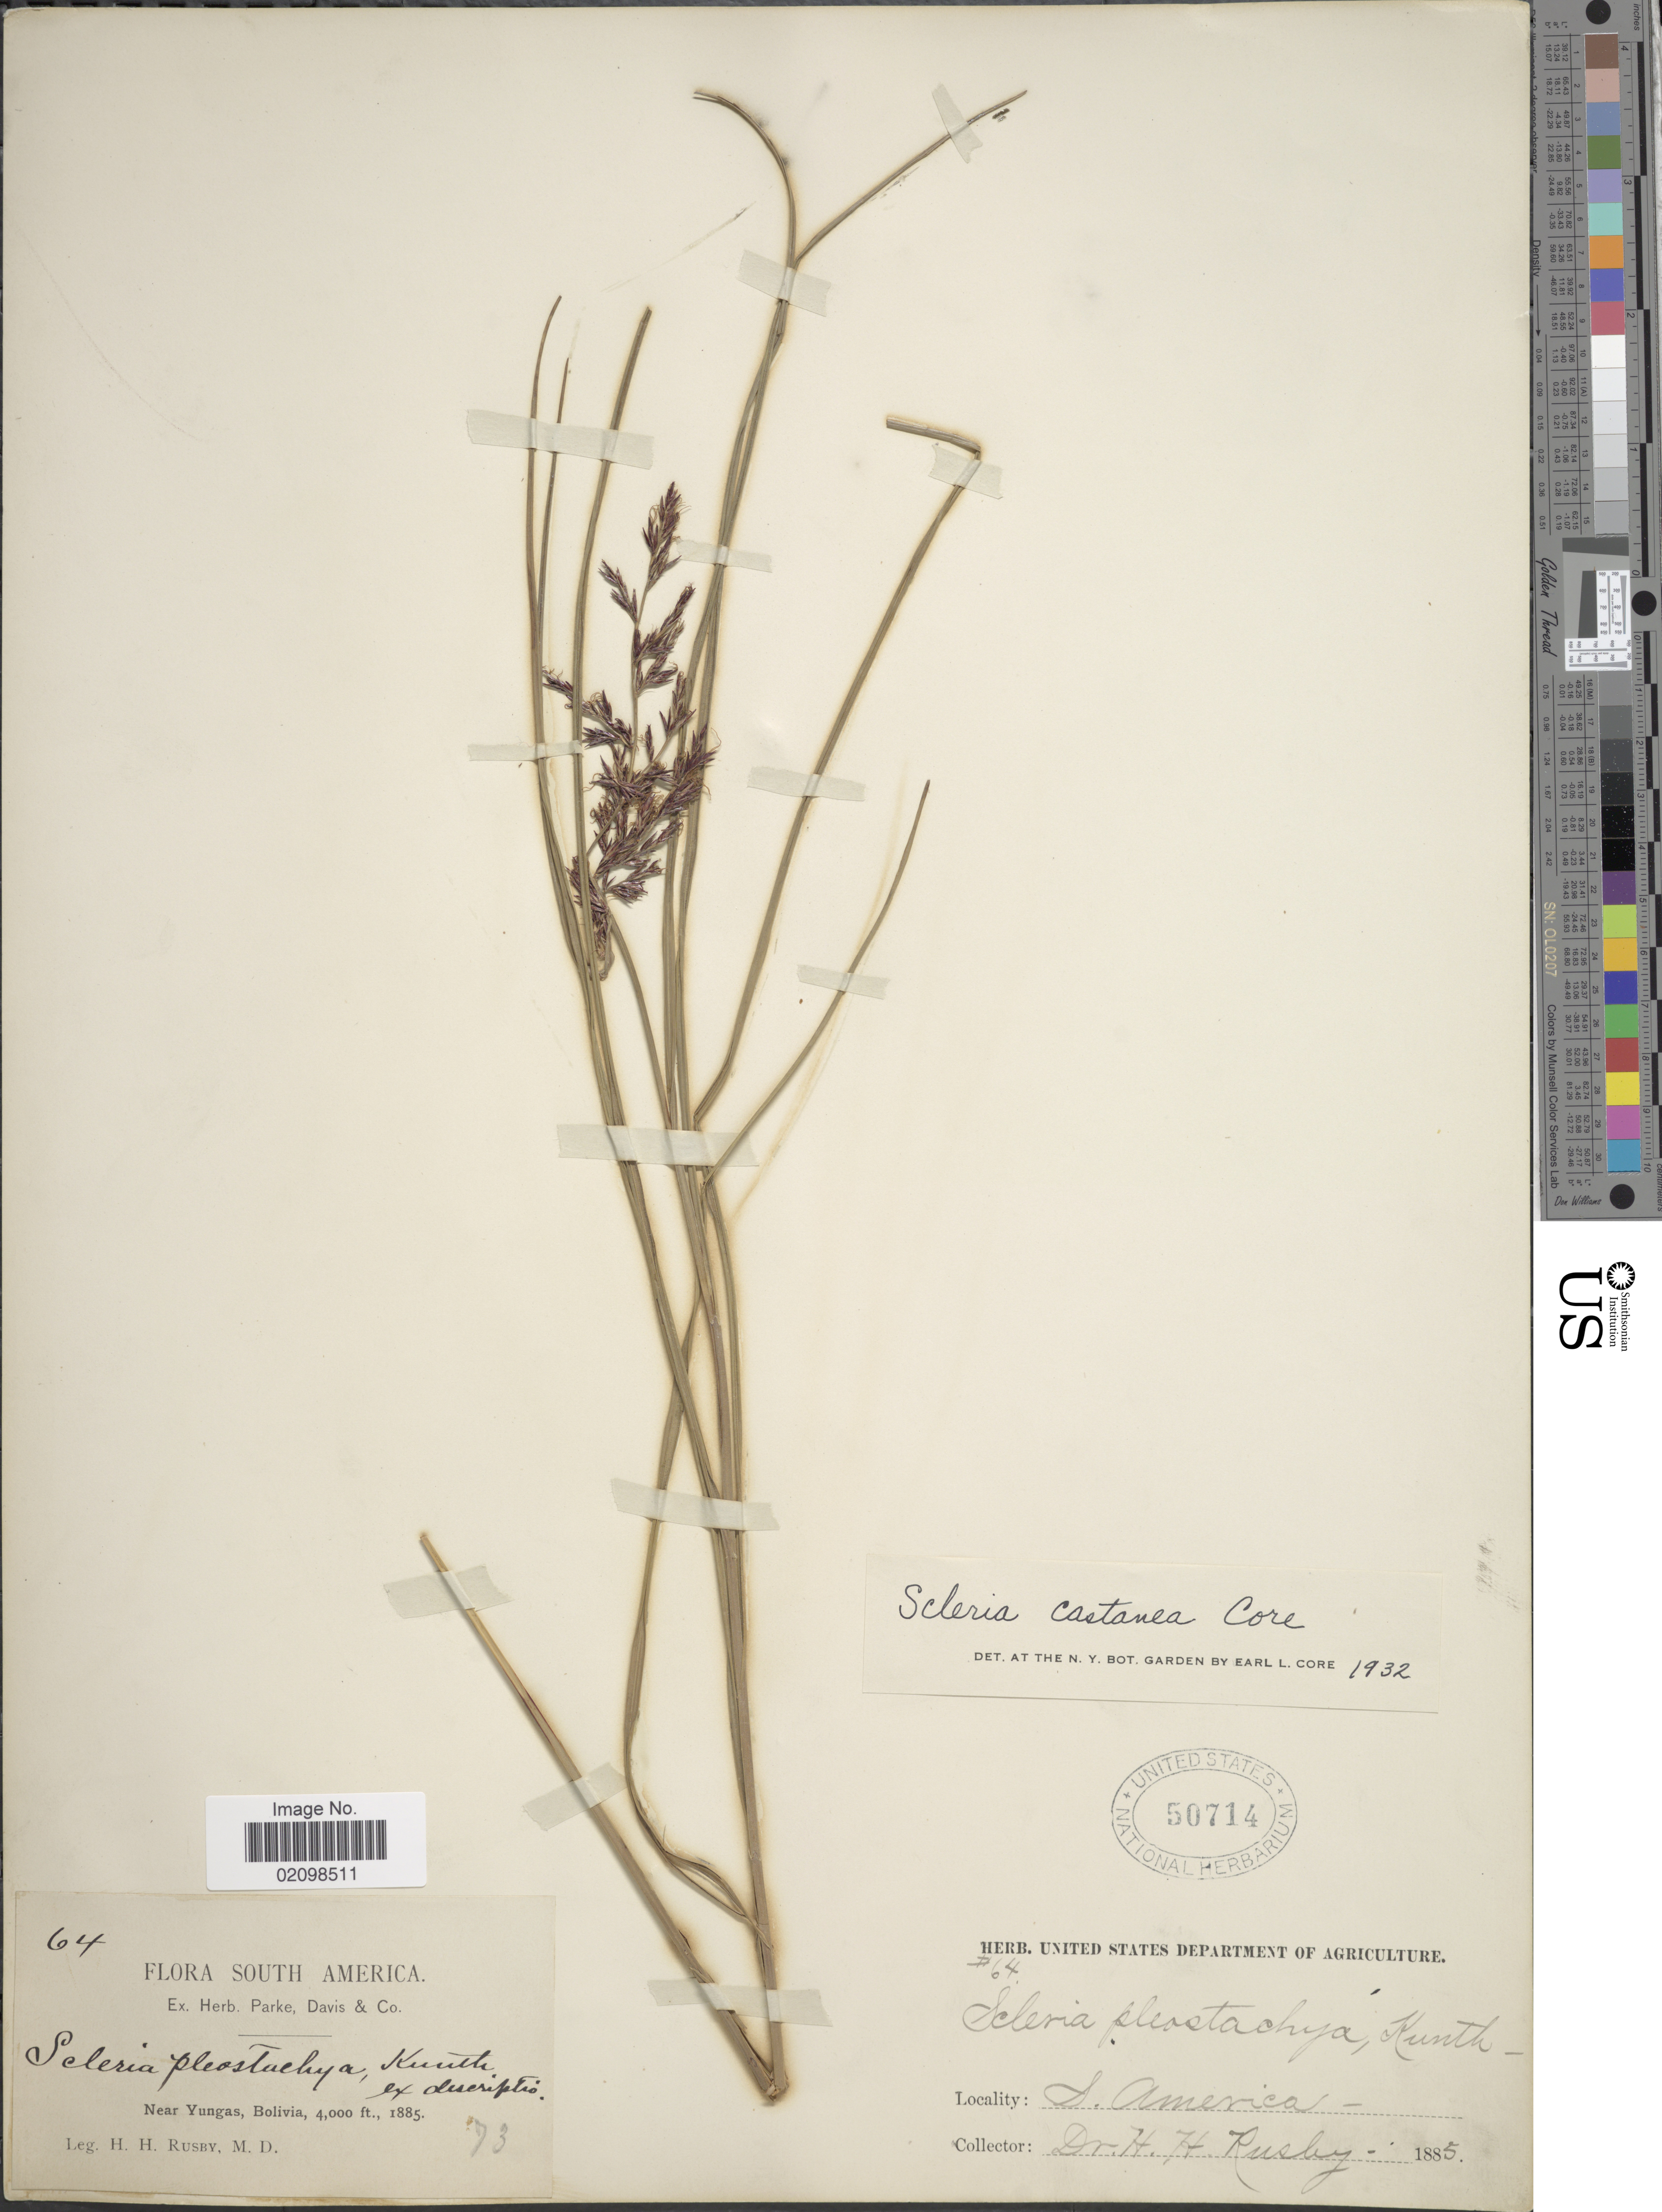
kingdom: Plantae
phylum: Tracheophyta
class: Liliopsida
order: Poales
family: Cyperaceae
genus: Scleria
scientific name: Scleria castanea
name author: Core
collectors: H. H. Rusby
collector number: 64/73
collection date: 1885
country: Bolivia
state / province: La Paz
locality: Near Yungas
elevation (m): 1219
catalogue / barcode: US 50714